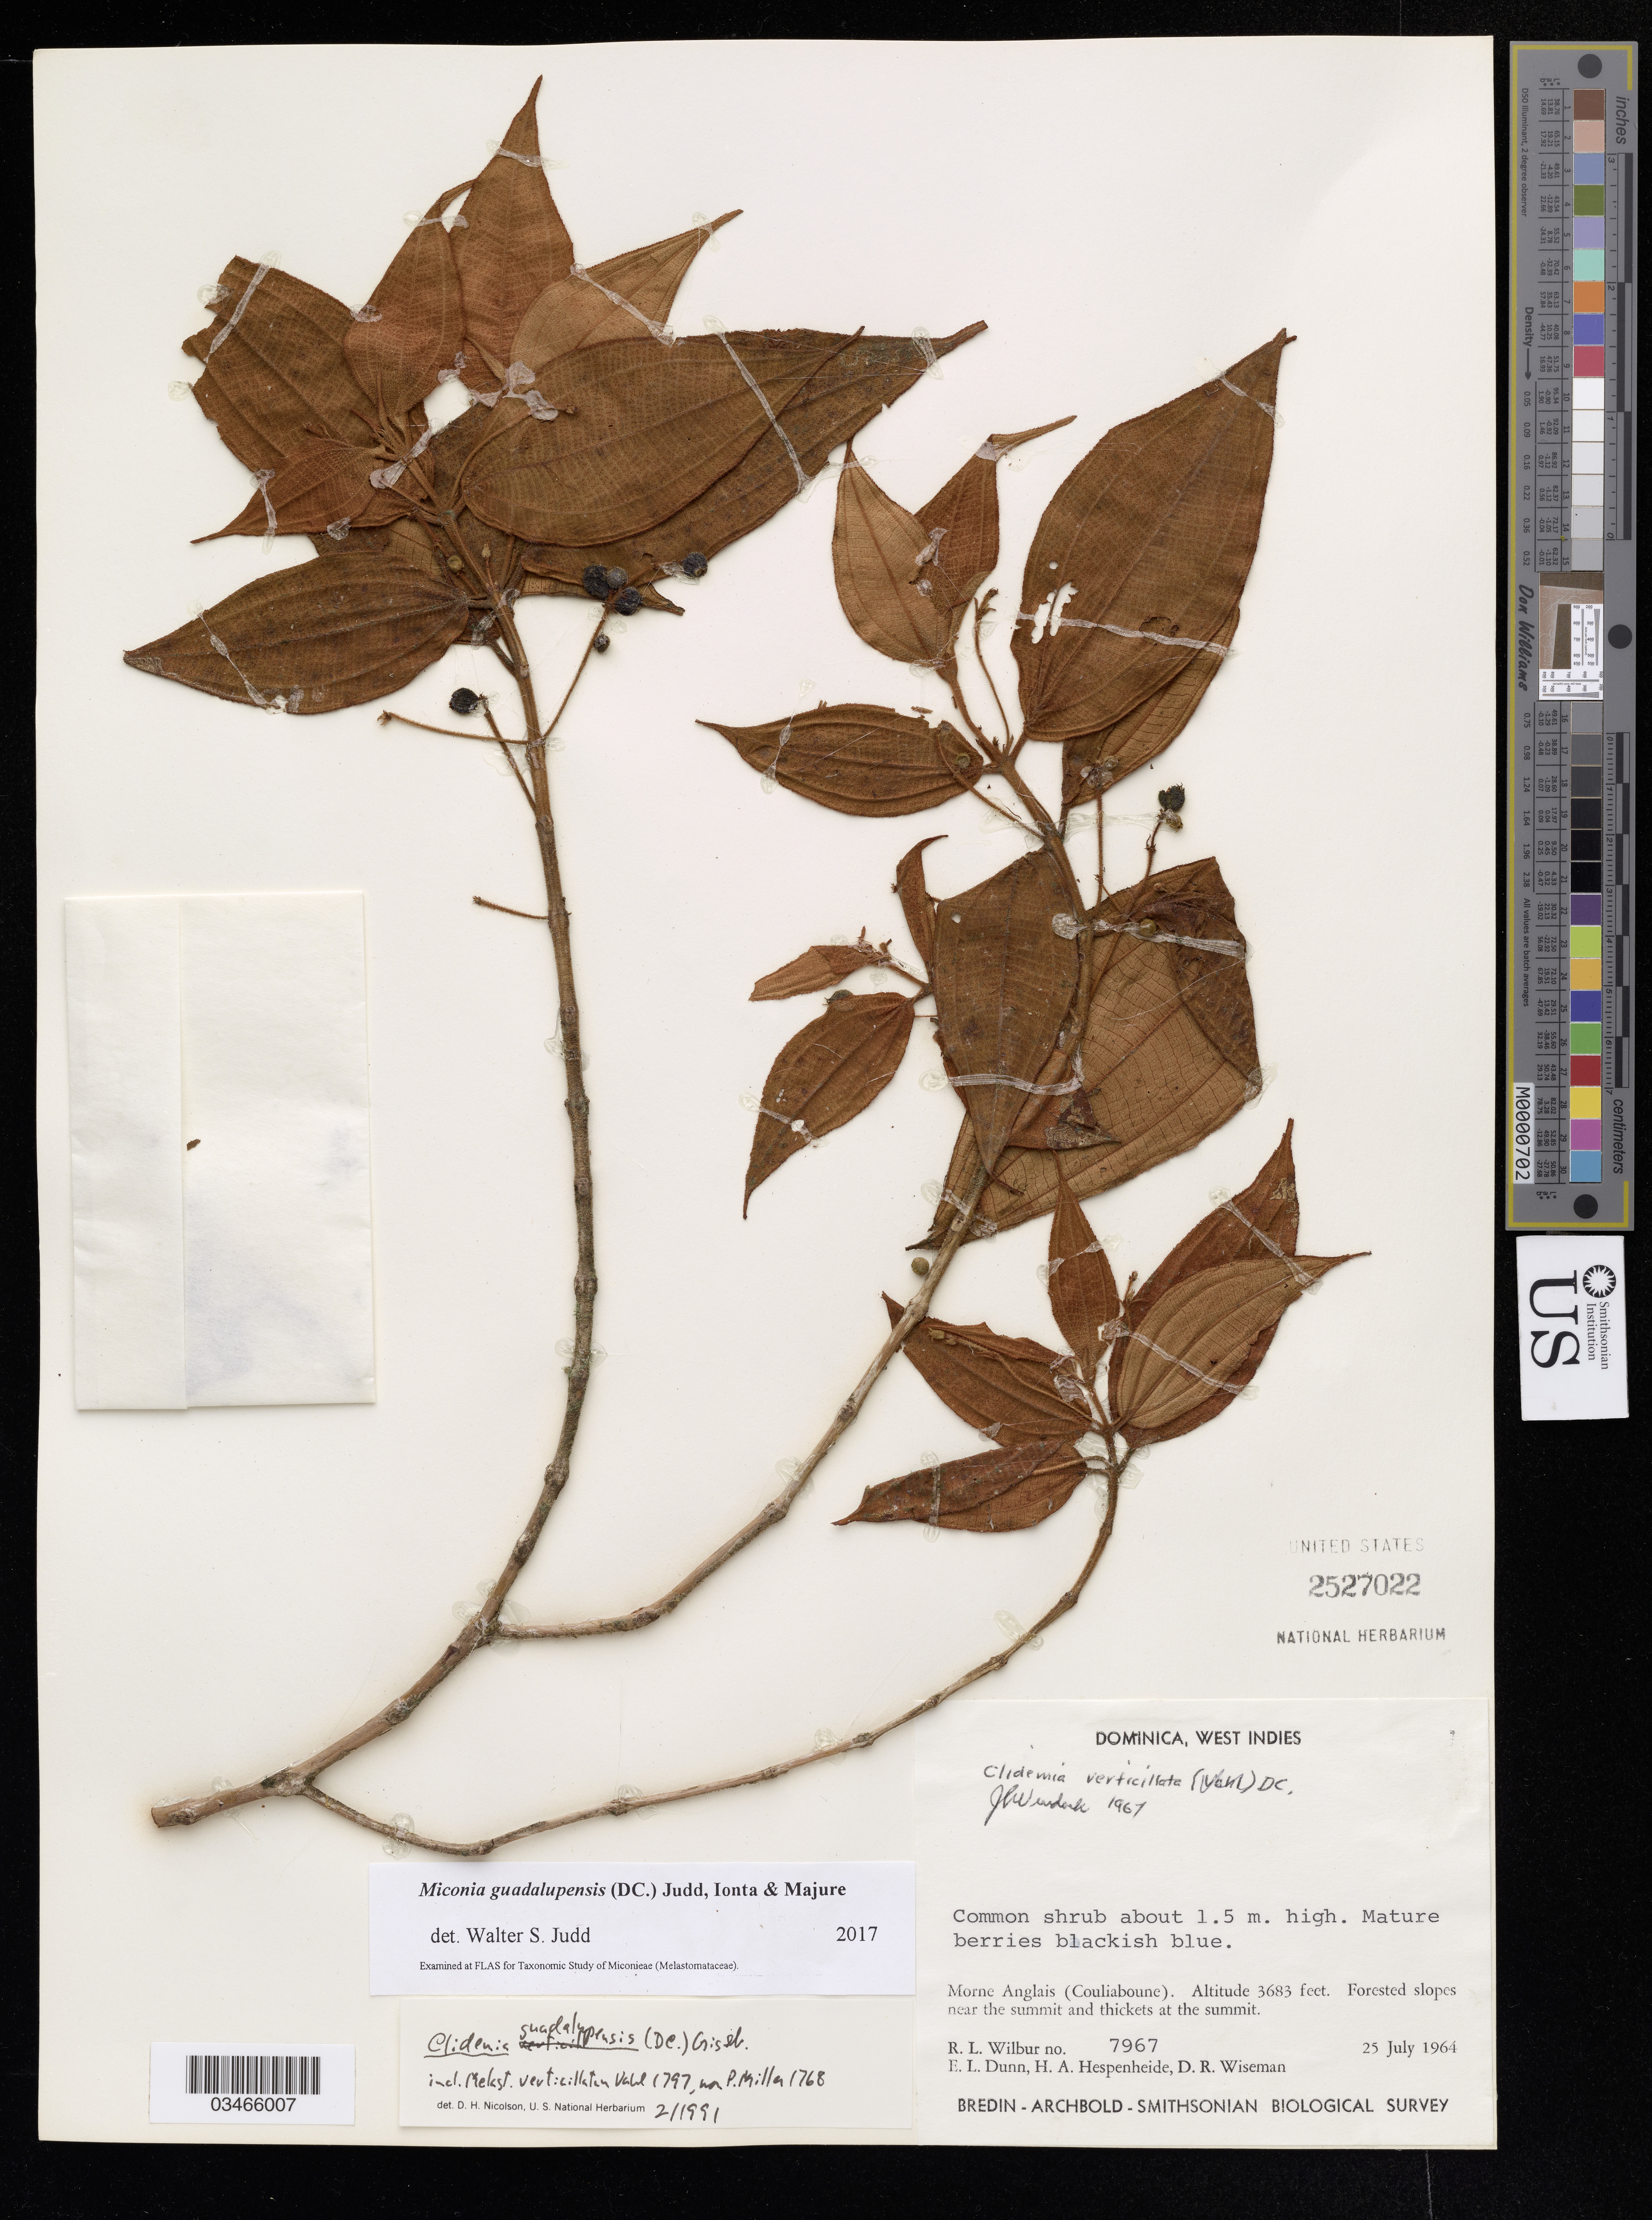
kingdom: Plantae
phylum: Tracheophyta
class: Magnoliopsida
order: Myrtales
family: Melastomataceae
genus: Miconia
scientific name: Miconia guadalupensis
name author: (DC.) Judd et al.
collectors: R. L. Wilbur, E. Dunn, H. A. Hespenheide & D. R. Wiseman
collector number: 7967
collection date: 1964-07-25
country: Dominica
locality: West Indies. Morne Anglais (Couliaboune).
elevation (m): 1123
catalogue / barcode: US 2527022